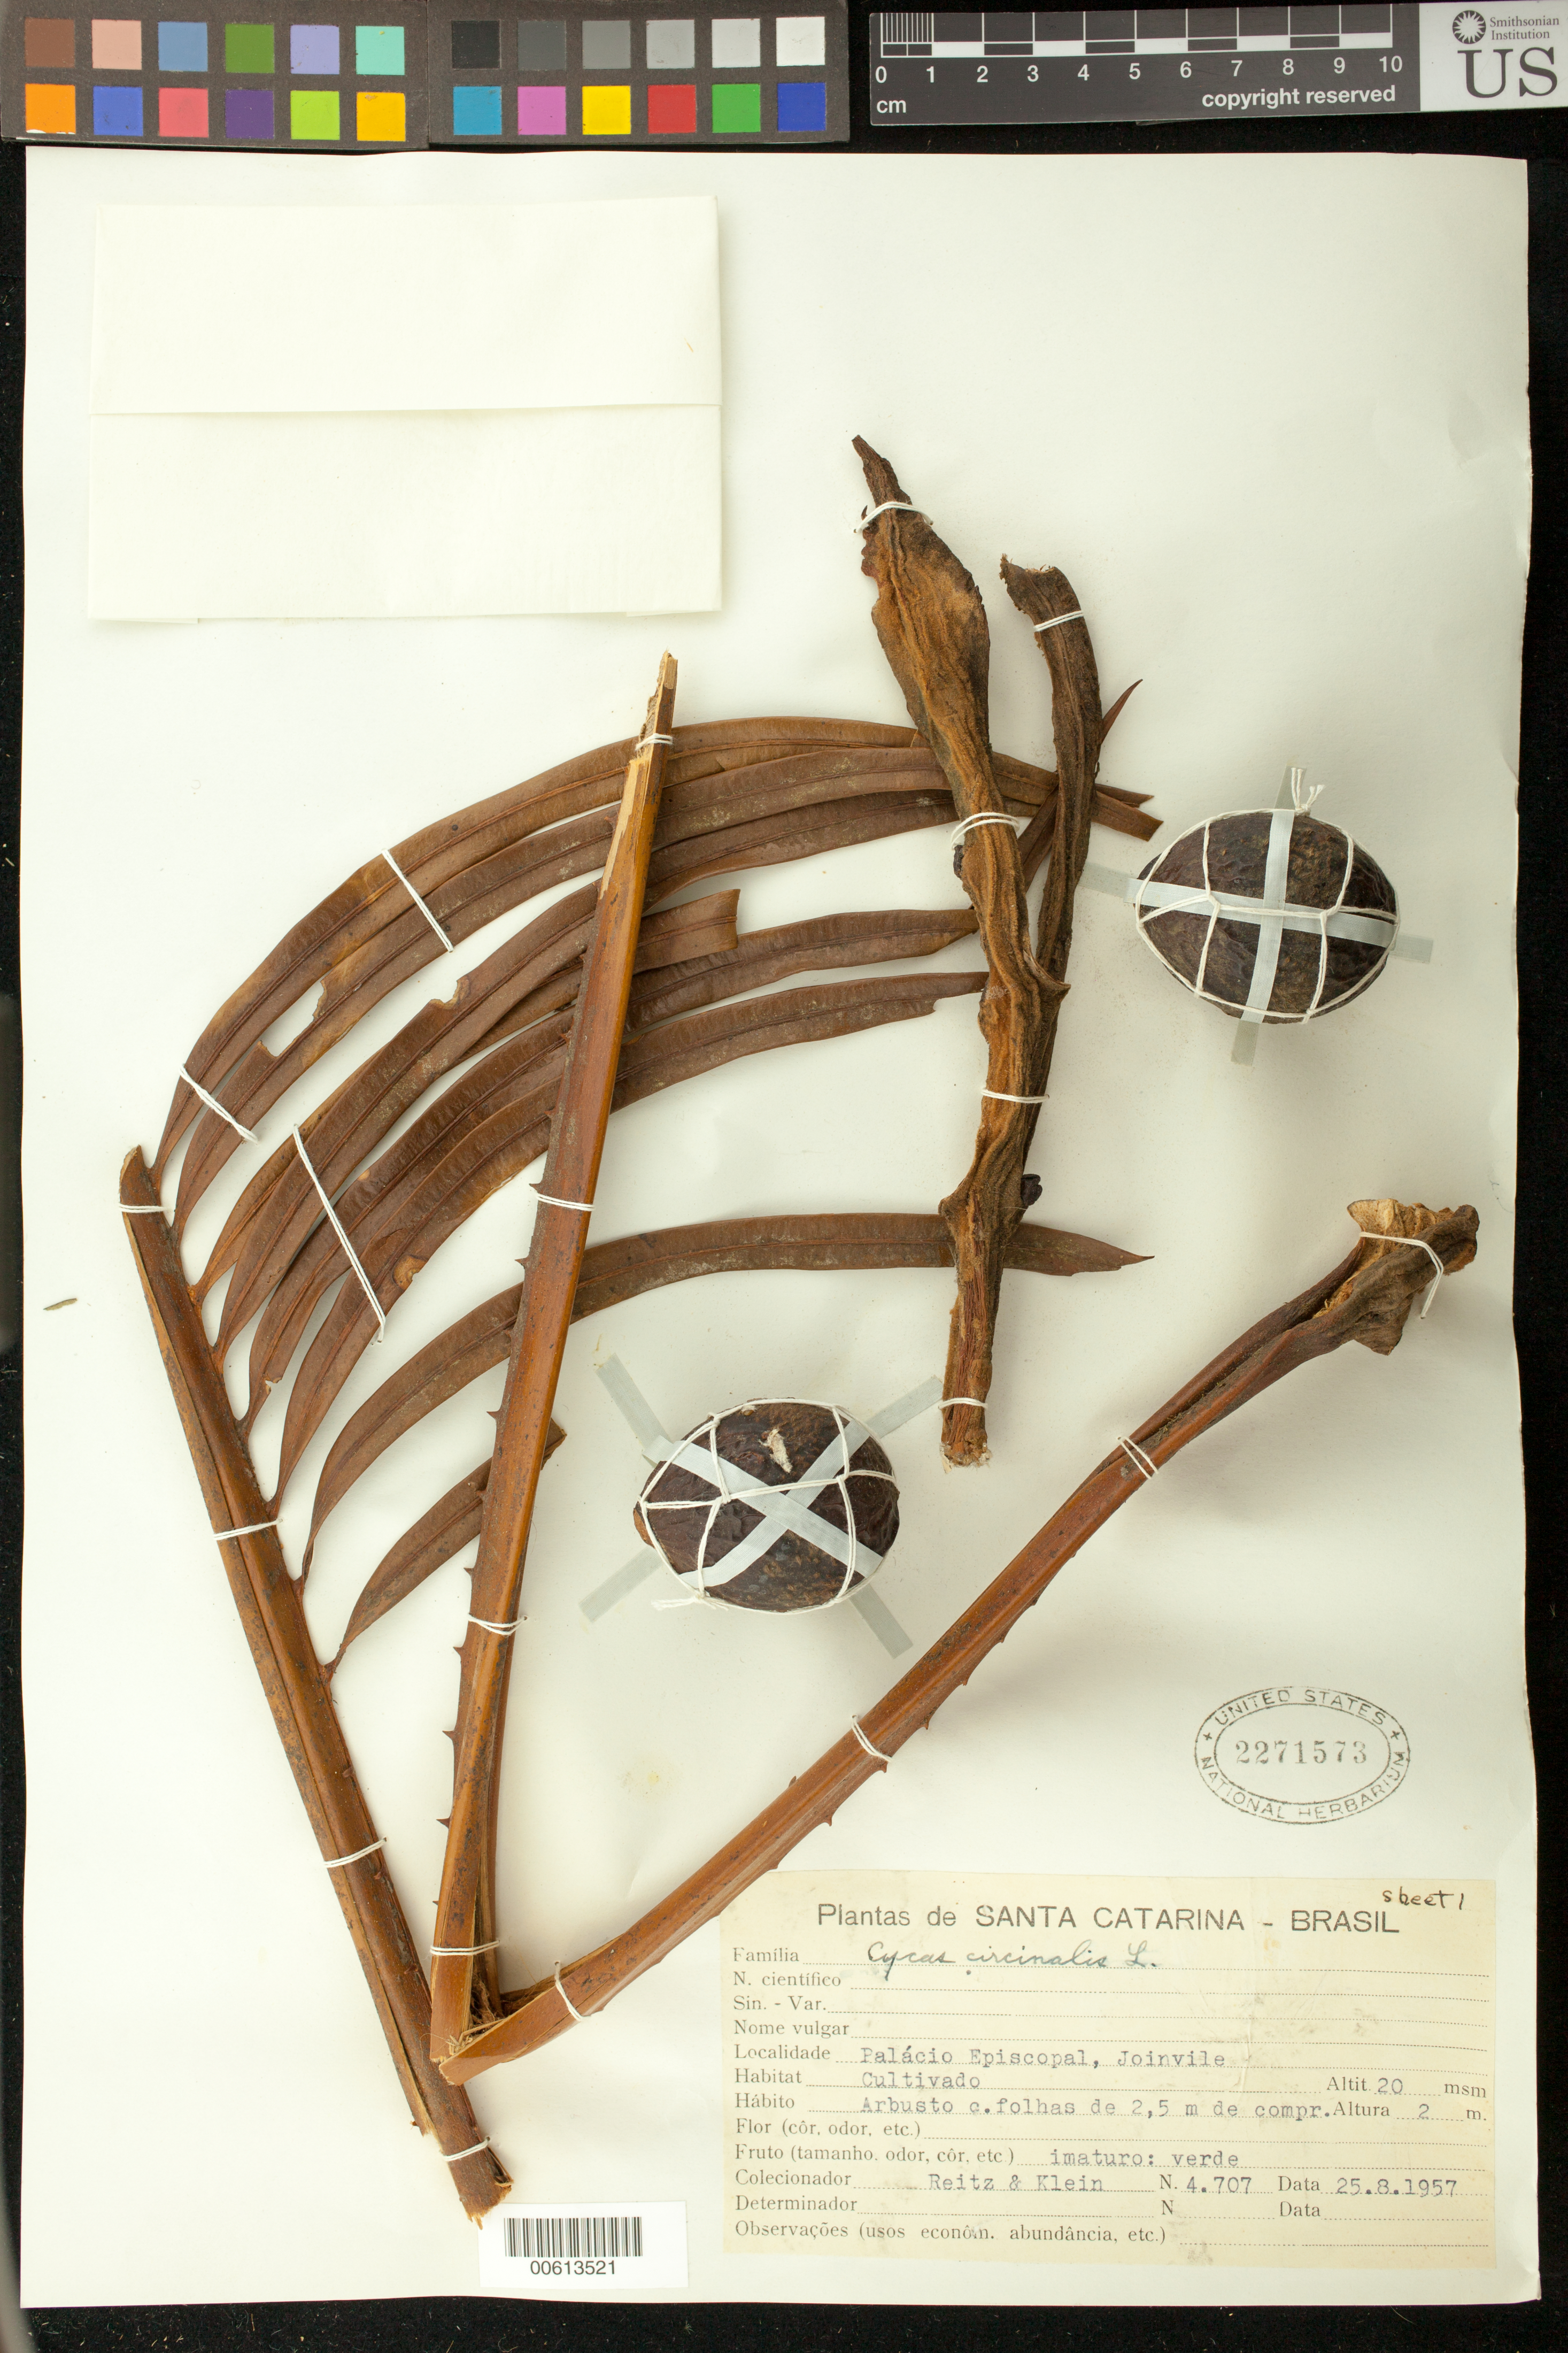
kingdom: Plantae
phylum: Tracheophyta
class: Cycadopsida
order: Cycadales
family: Cycadaceae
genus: Cycas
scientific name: Cycas circinalis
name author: L.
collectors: R. Reitz & R. M. Klein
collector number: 4707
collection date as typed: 28 Aug 1957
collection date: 1957-08-28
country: Brazil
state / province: Santa Catarina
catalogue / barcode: US 2271573